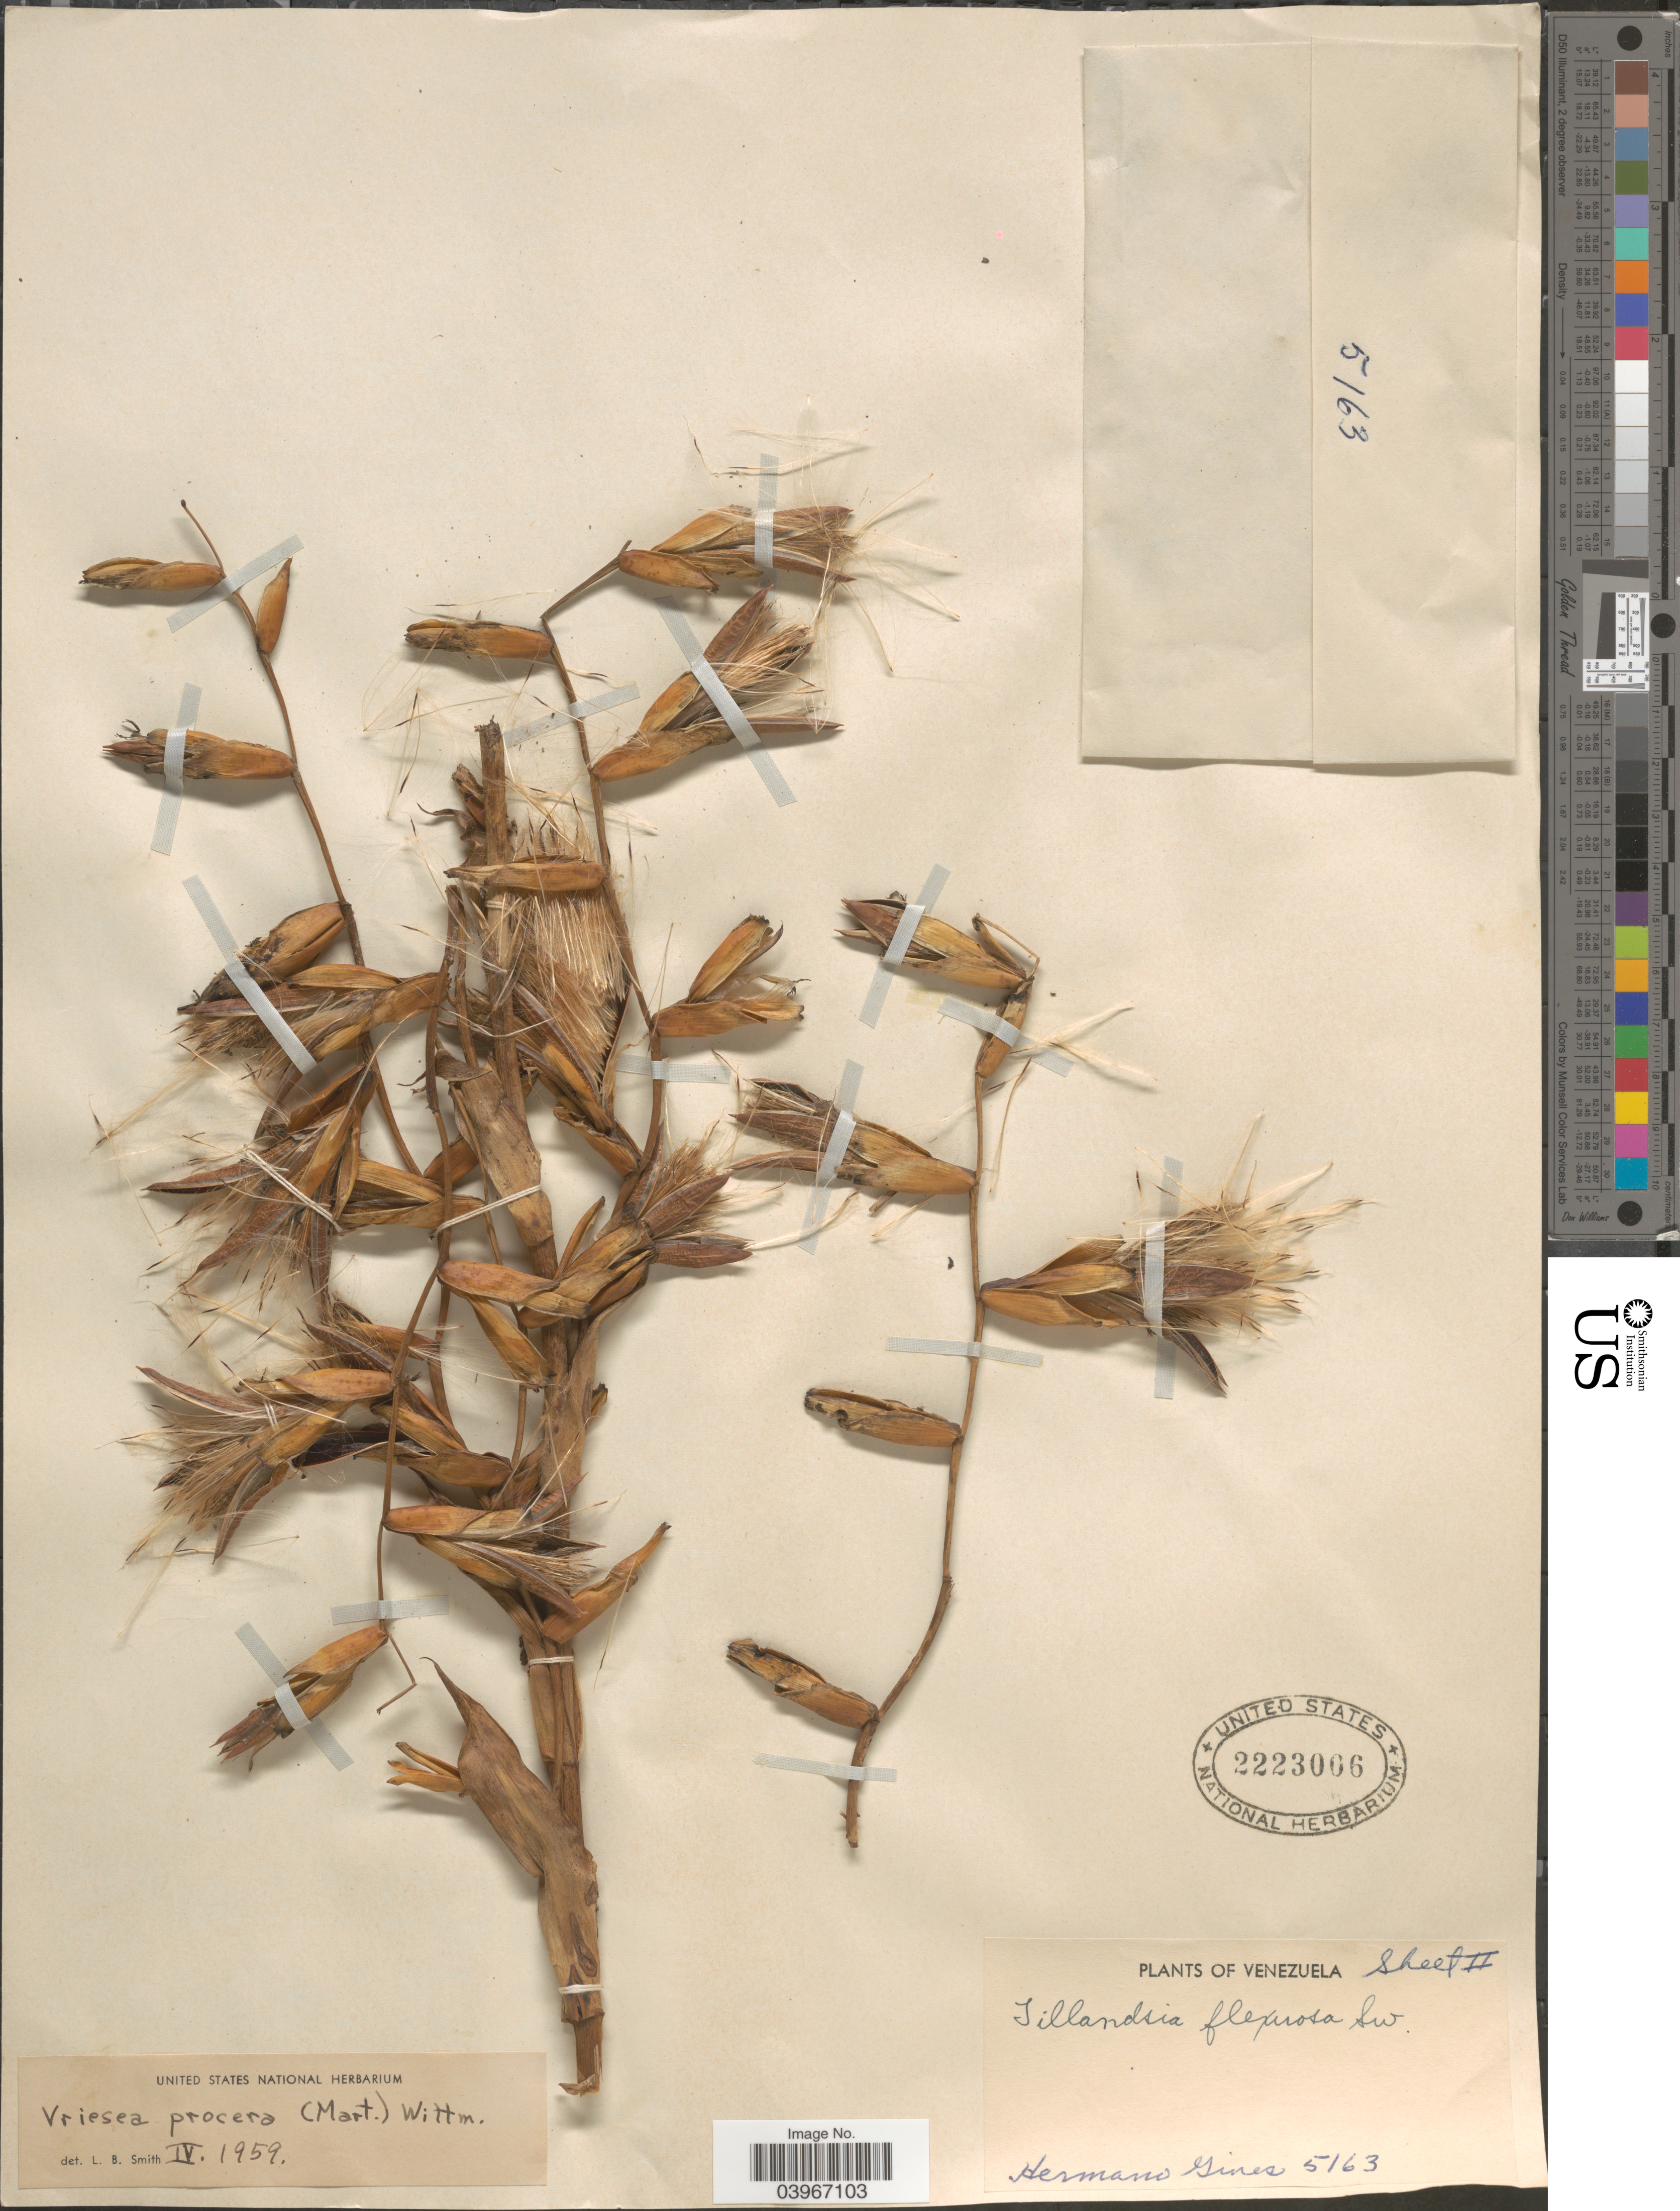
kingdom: Plantae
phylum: Tracheophyta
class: Liliopsida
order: Poales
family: Bromeliaceae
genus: Vriesea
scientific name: Vriesea procera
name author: (Mart. ex Schult. & Schult. f.) Wittm.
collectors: Bro. Gines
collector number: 5163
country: Venezuela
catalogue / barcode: US 2223006